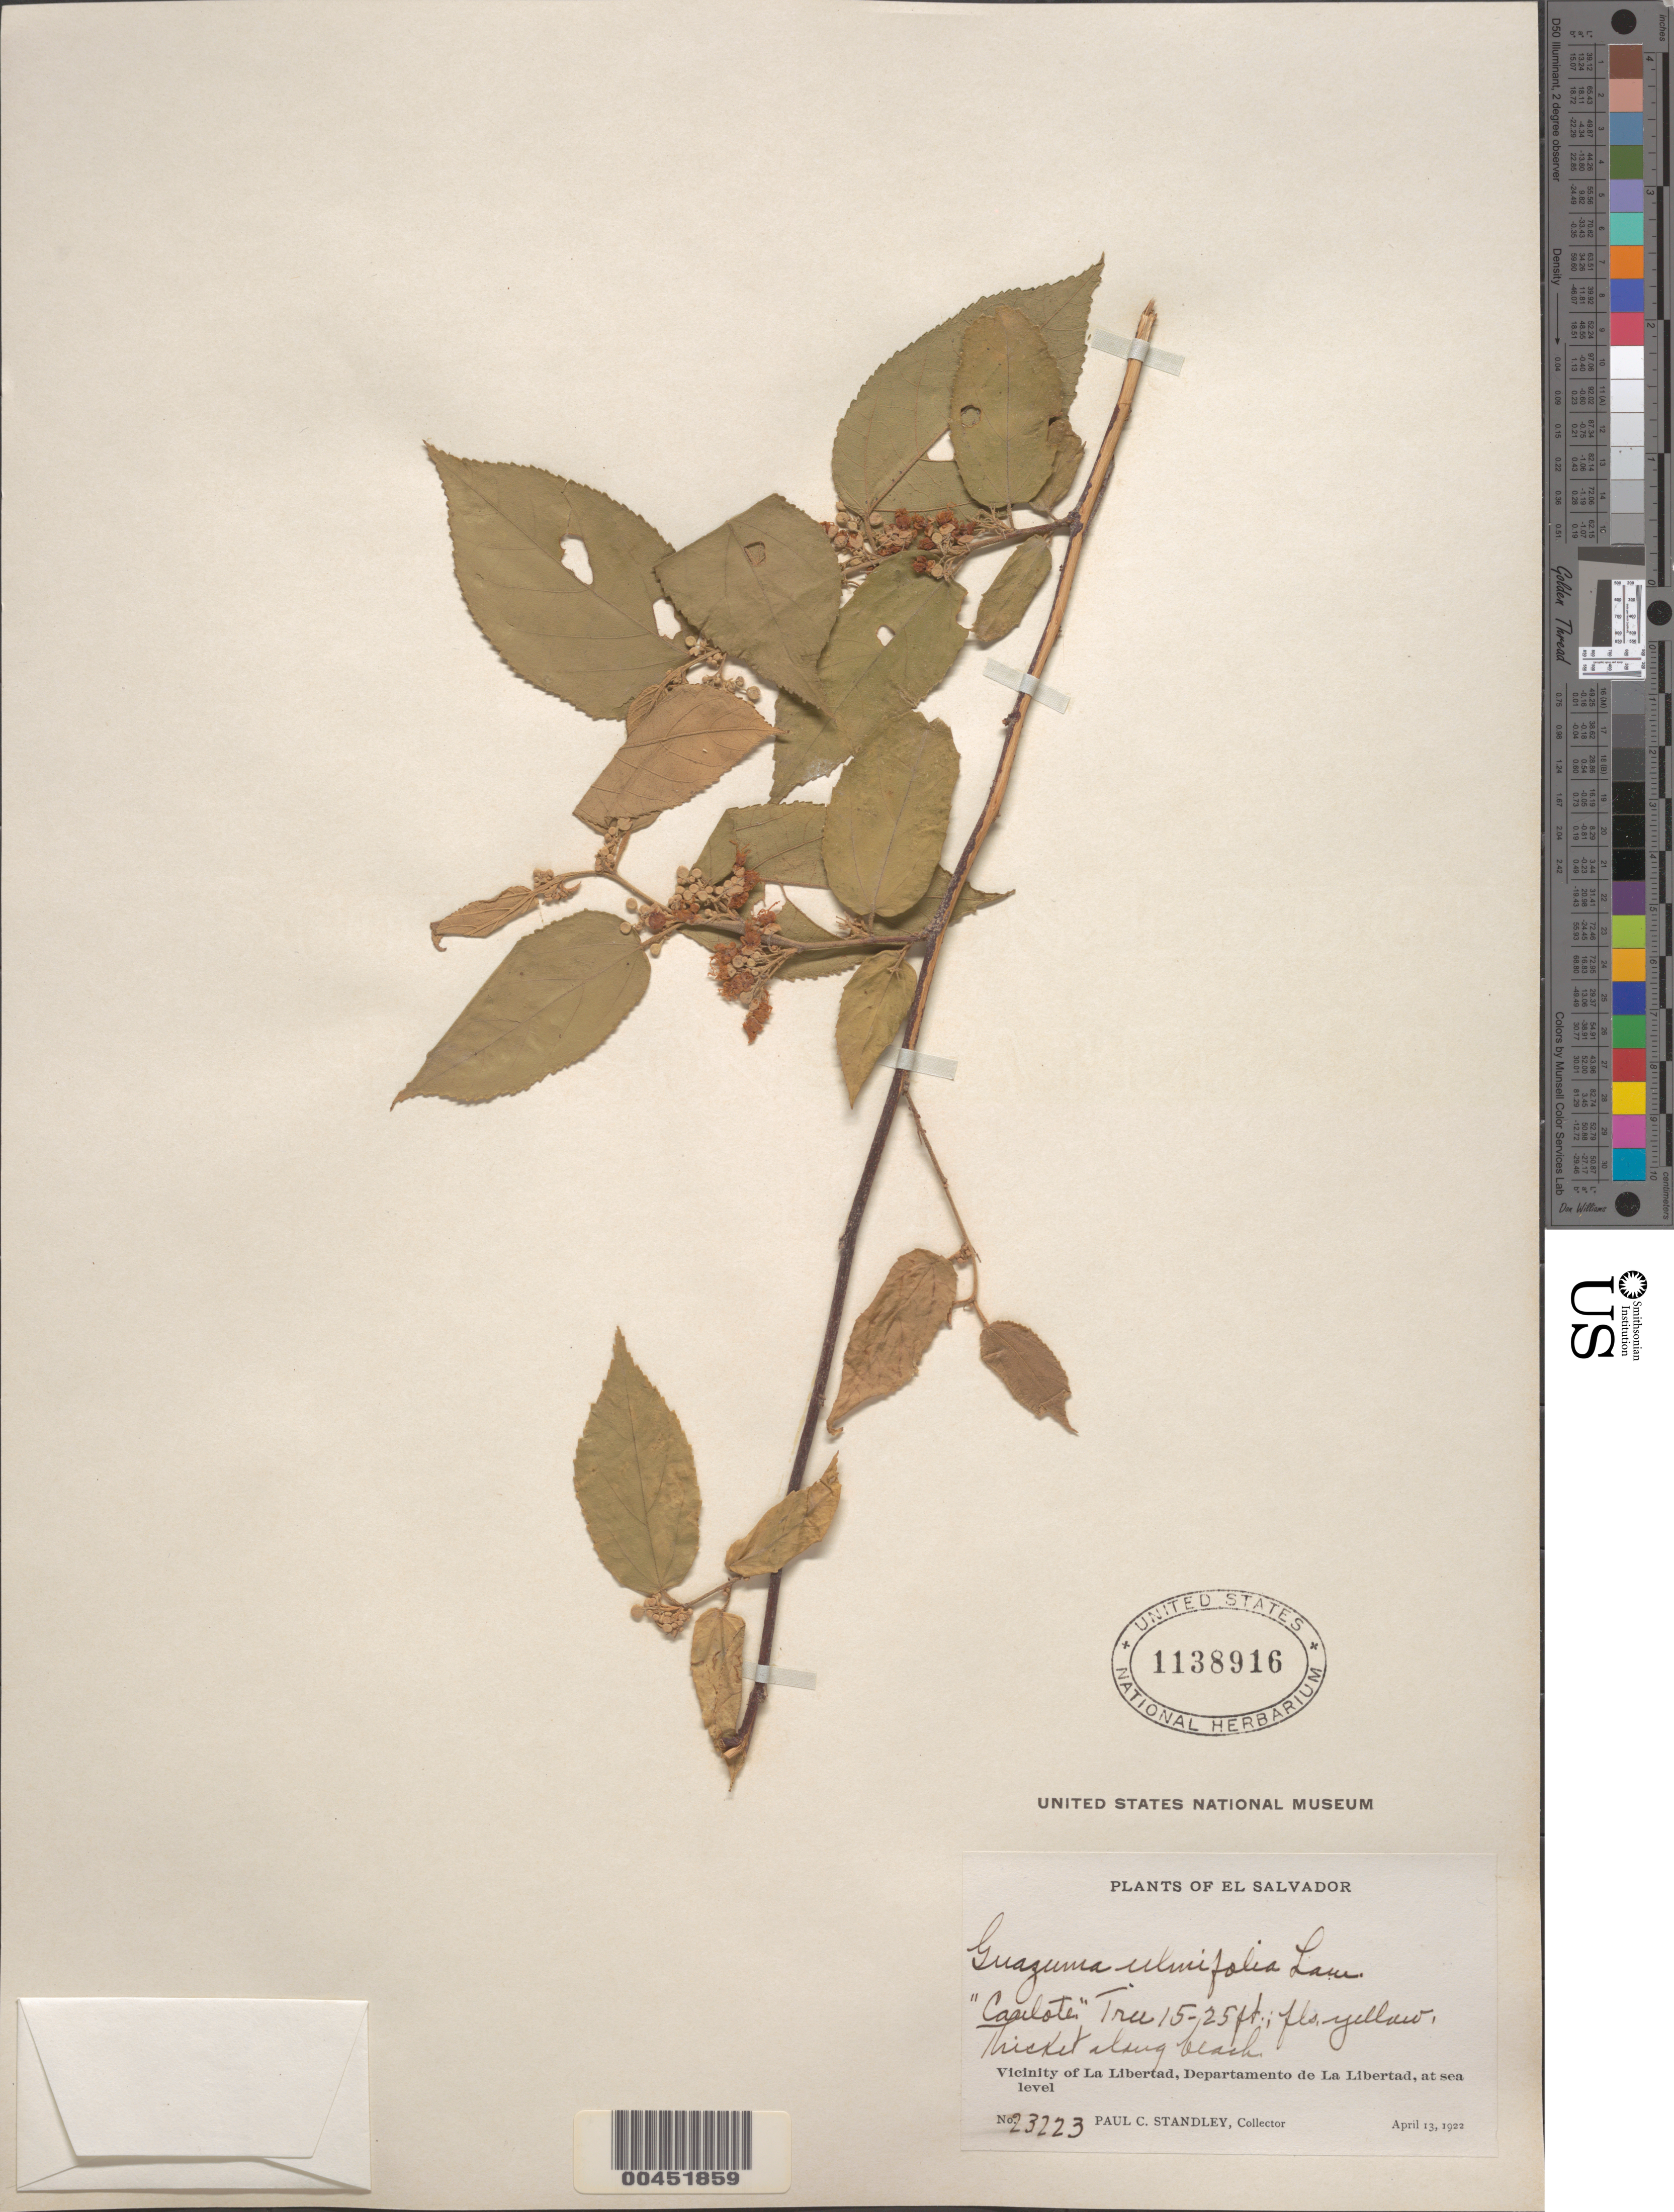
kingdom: Plantae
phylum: Tracheophyta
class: Magnoliopsida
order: Malvales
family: Malvaceae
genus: Guazuma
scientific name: Guazuma ulmifolia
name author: Lam.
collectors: P. C. Standley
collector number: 23223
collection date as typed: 13 Apr 1922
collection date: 1922-04-13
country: El Salvador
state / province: La Libertad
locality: Vicinity of La Libertad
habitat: thicket along beach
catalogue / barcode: US 1138916